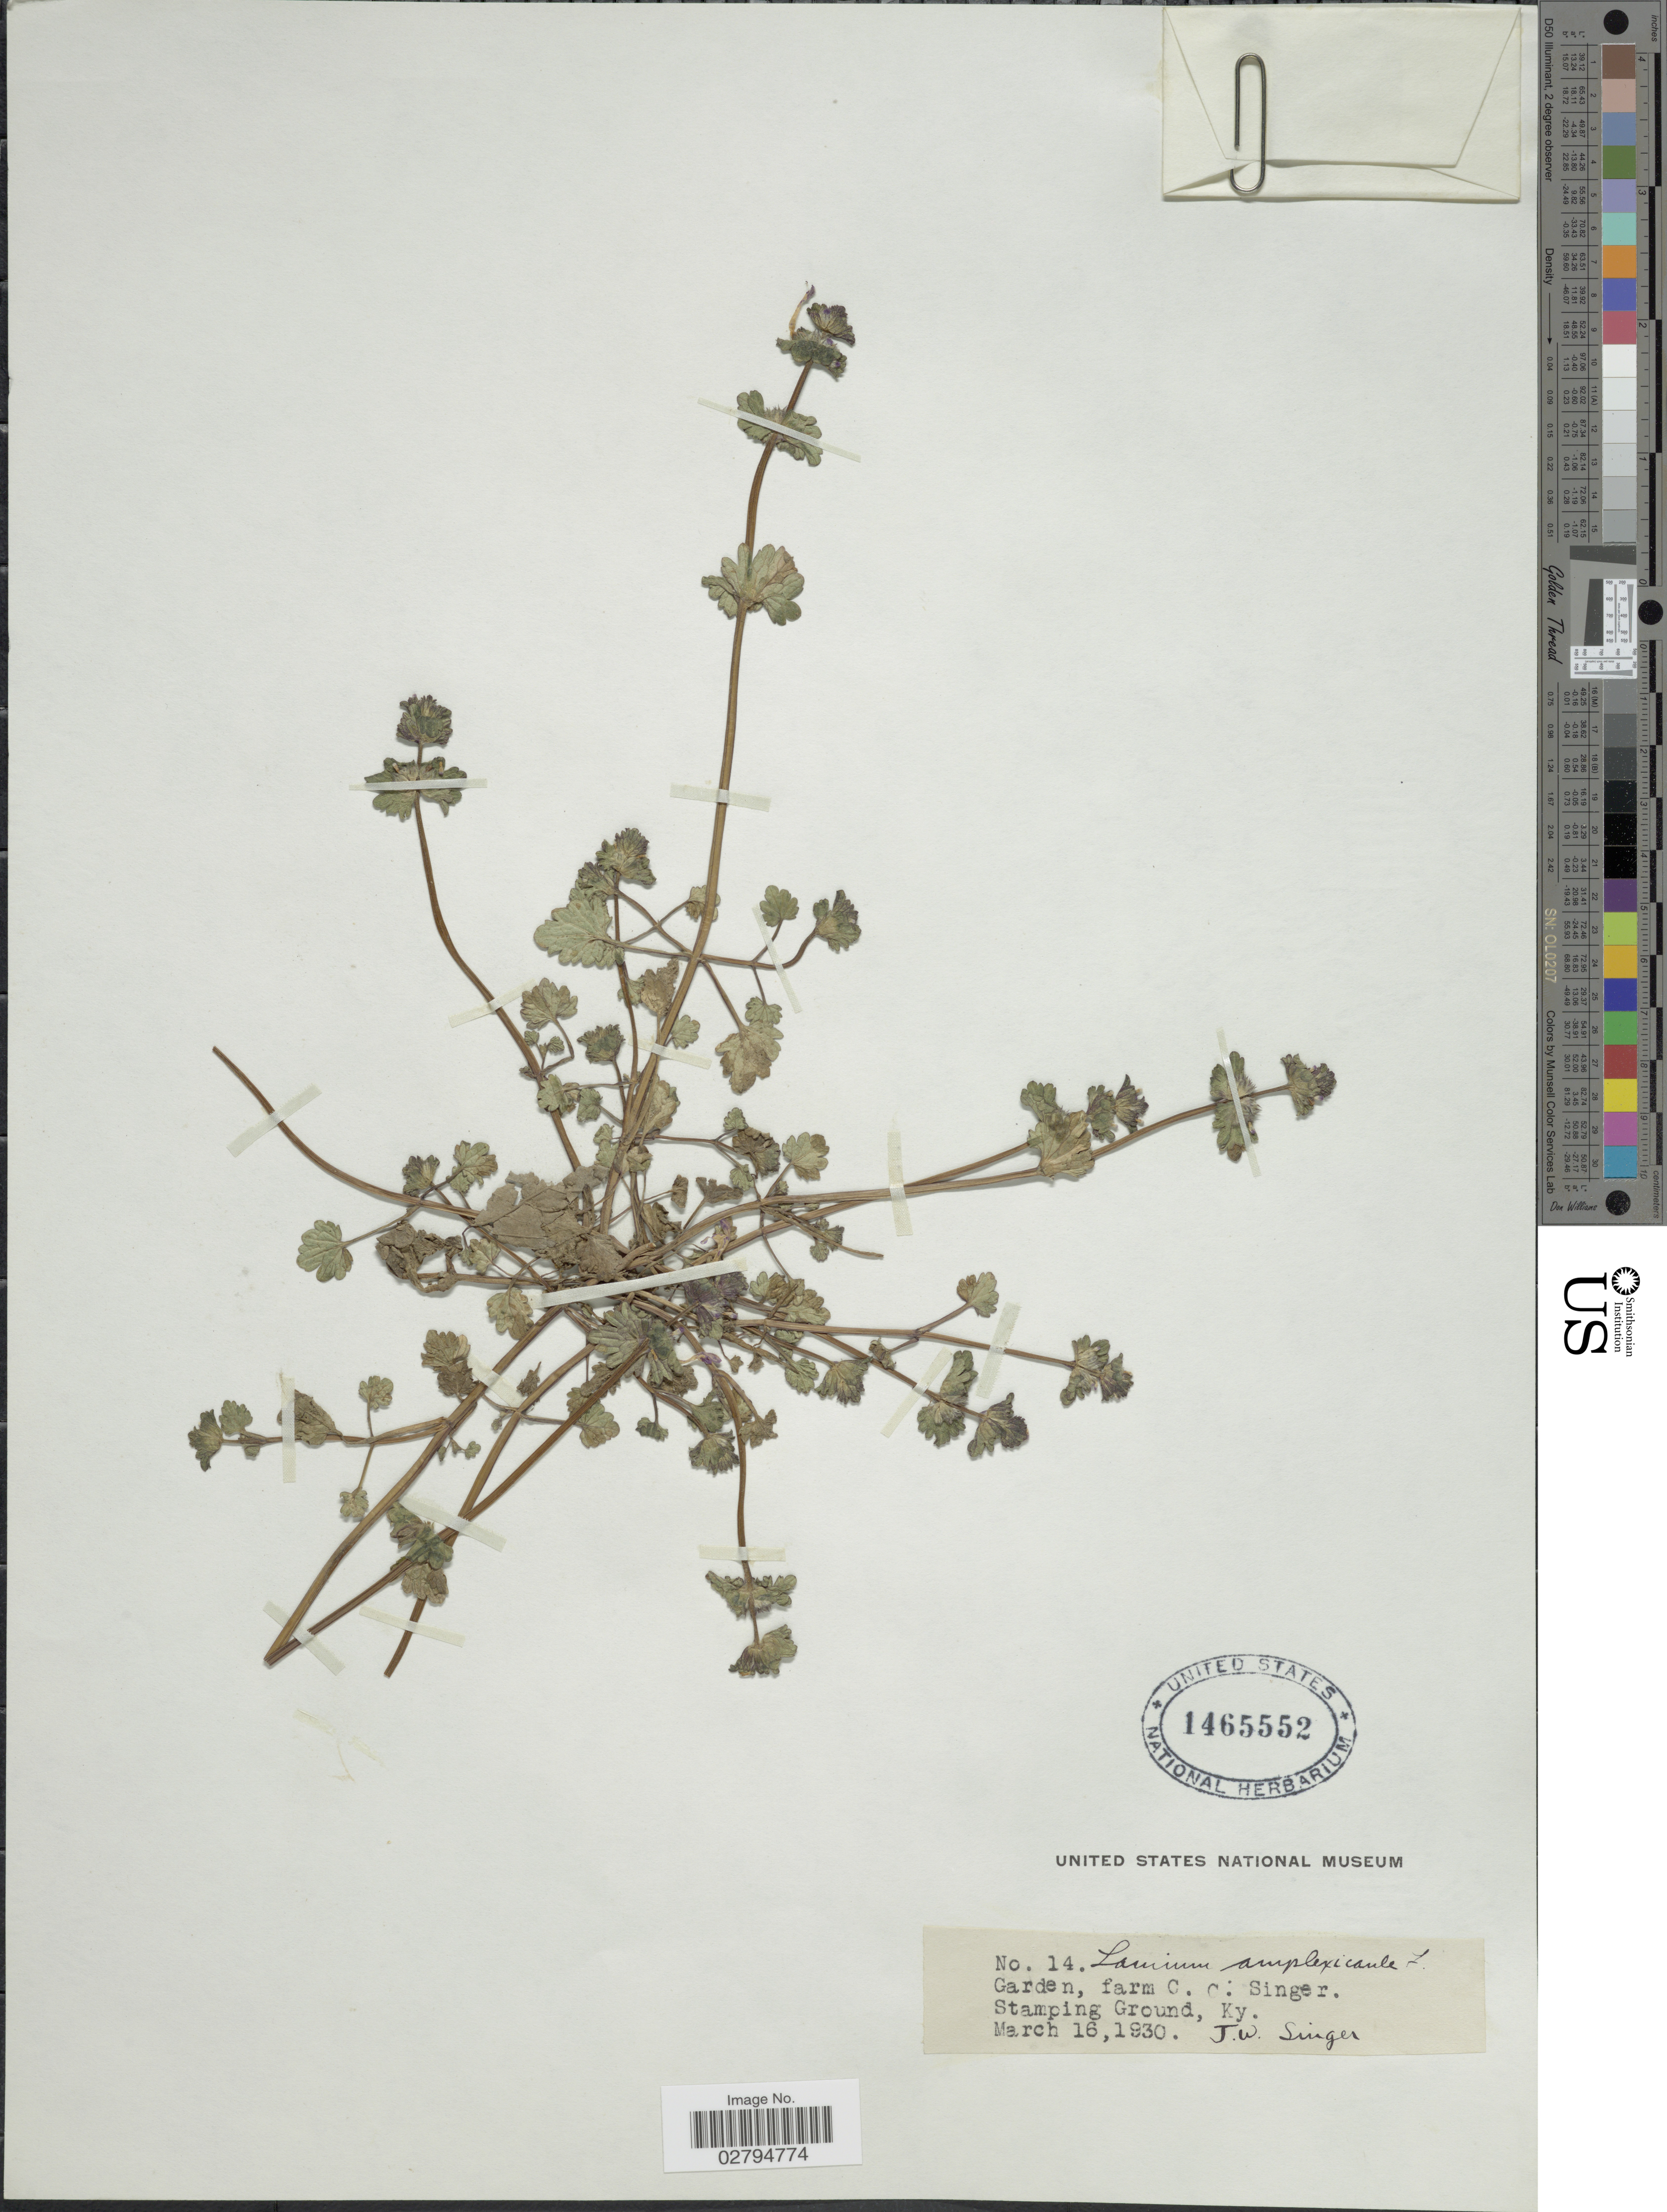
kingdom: Plantae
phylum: Tracheophyta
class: Magnoliopsida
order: Lamiales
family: Lamiaceae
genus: Lamium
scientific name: Lamium amplexicaule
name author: L.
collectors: J. EW. Singer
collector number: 14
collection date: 1930-03-16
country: United States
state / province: Kentucky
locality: Garden, farm C.C: Singer. Stamping Ground.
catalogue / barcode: US 1465552